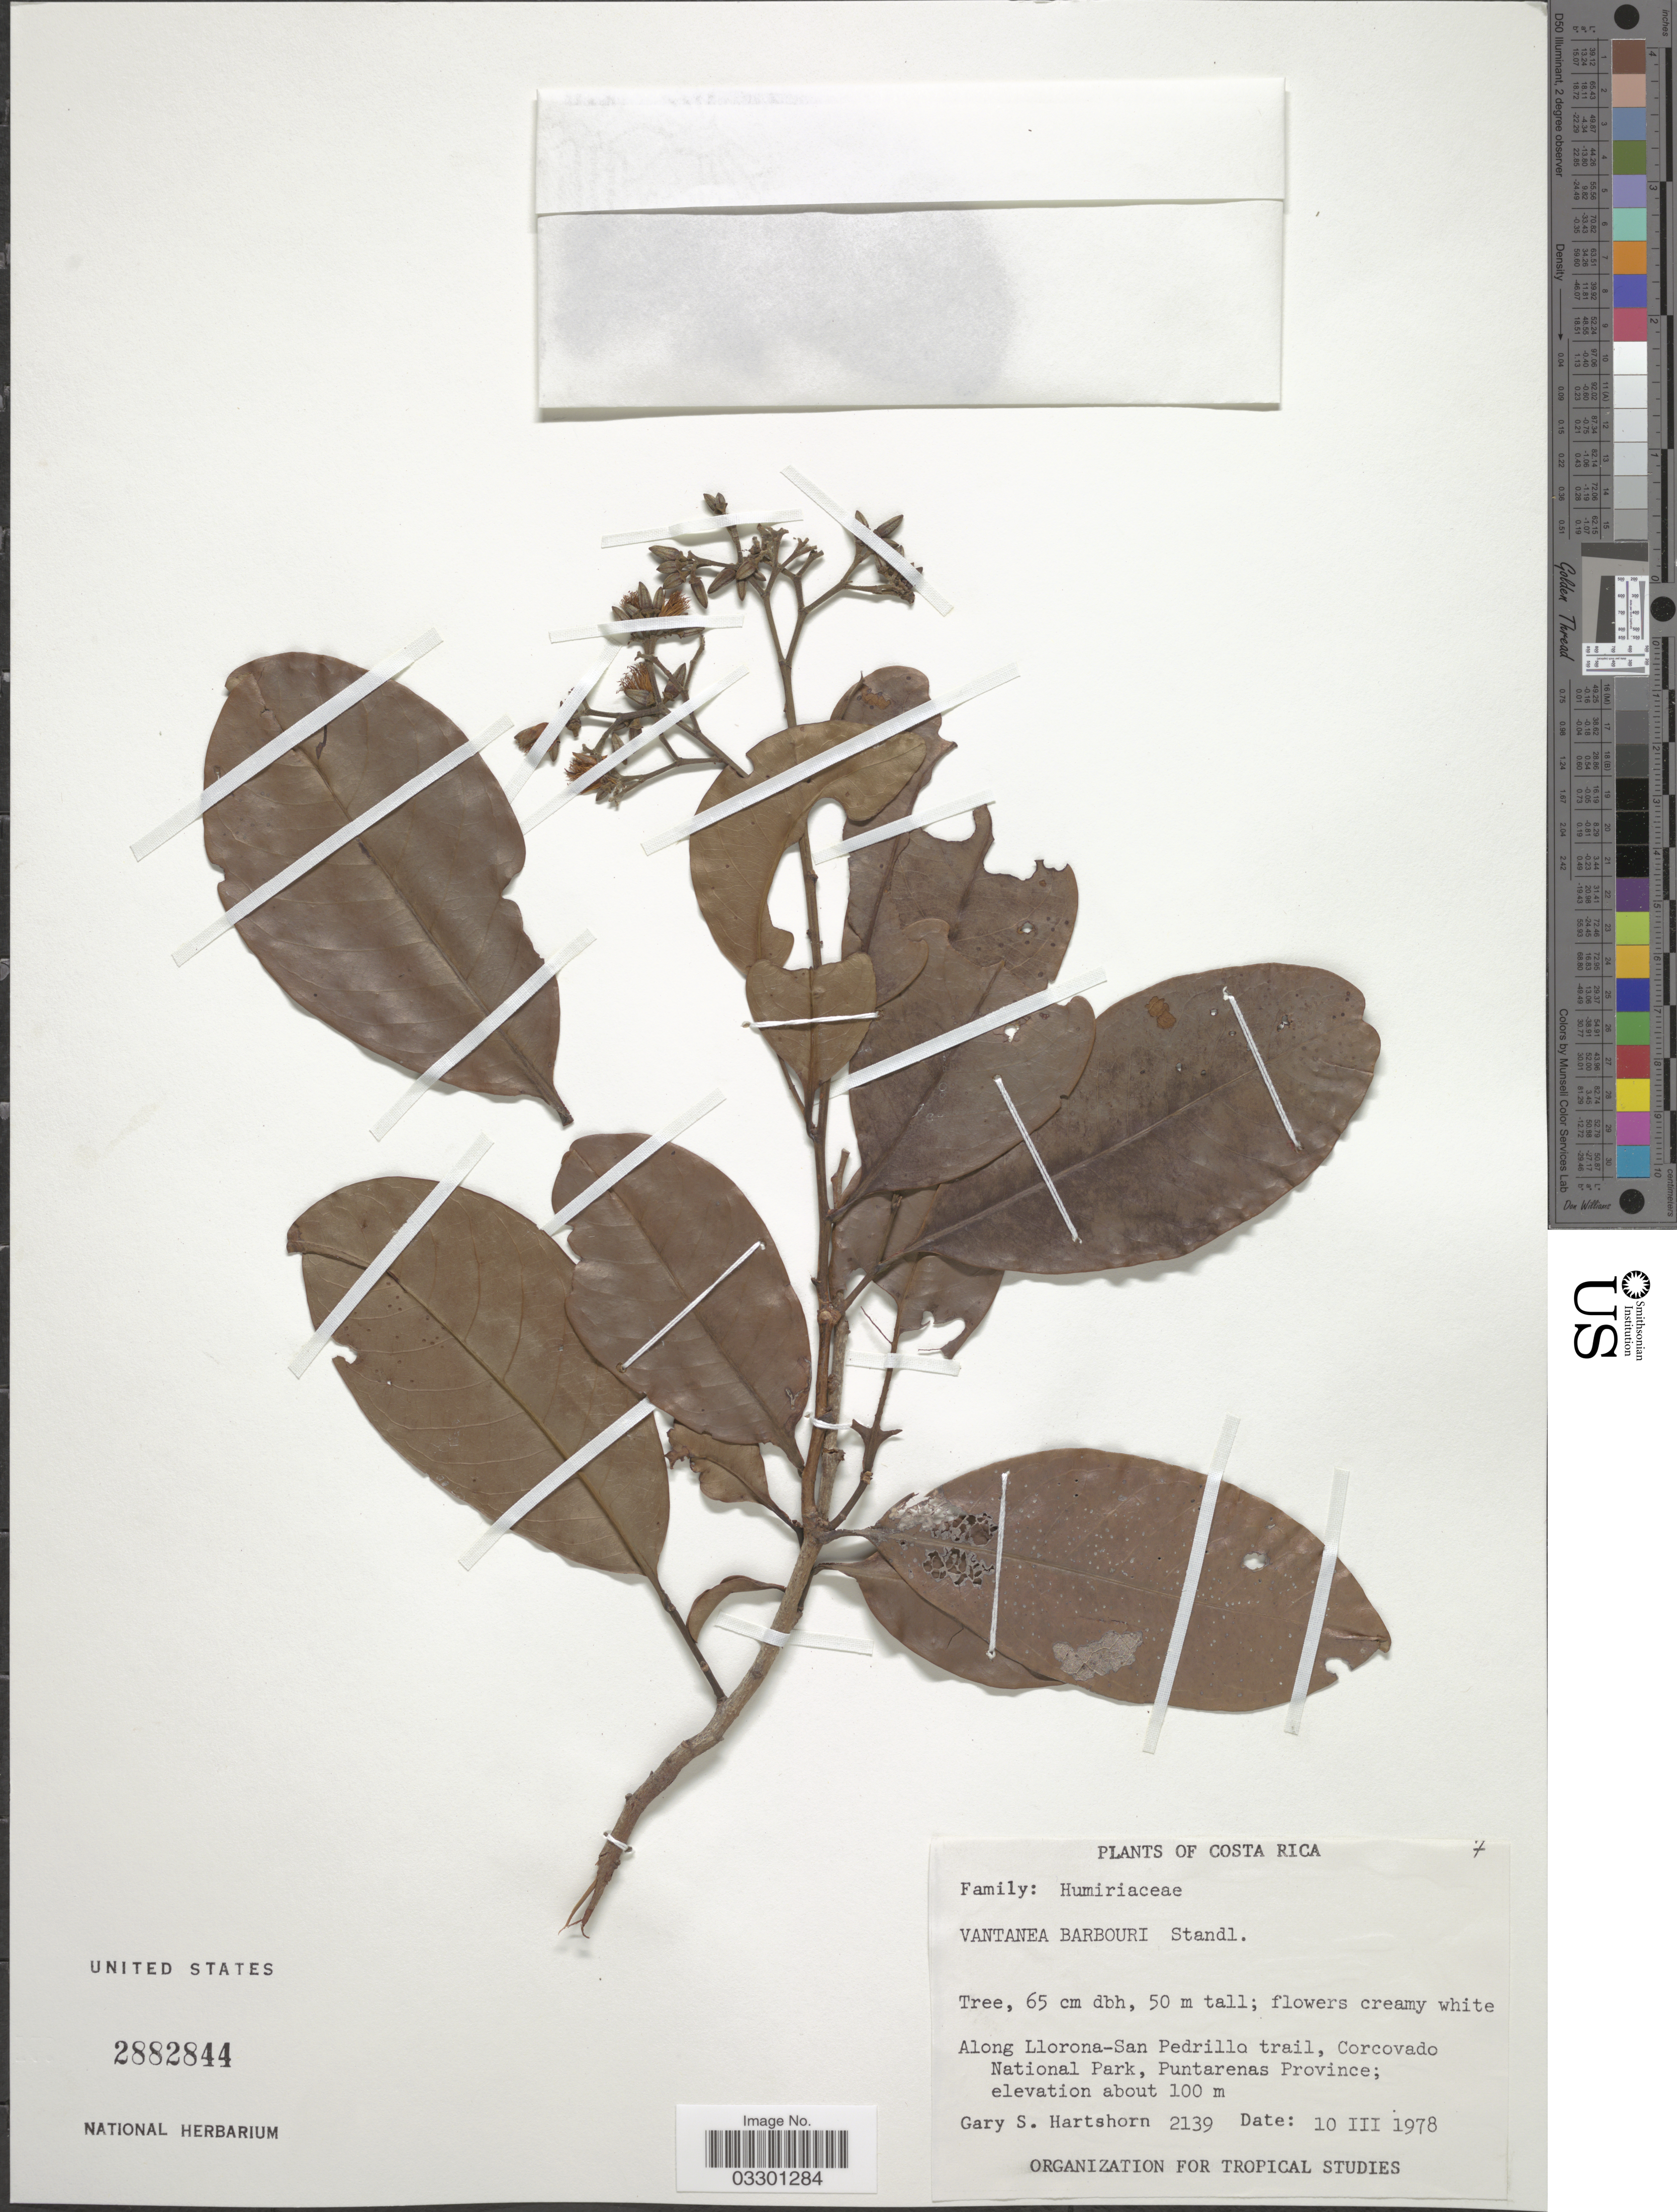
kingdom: Plantae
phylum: Tracheophyta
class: Magnoliopsida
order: Malpighiales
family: Humiriaceae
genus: Vantanea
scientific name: Vantanea barbourii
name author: Standl.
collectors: G. Hartshorn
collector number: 2139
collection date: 1978-03-10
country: Costa Rica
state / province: Puntarenas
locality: Along Llorona-San Pedrillo trail, Corcovado National Park.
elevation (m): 100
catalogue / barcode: US 2882844